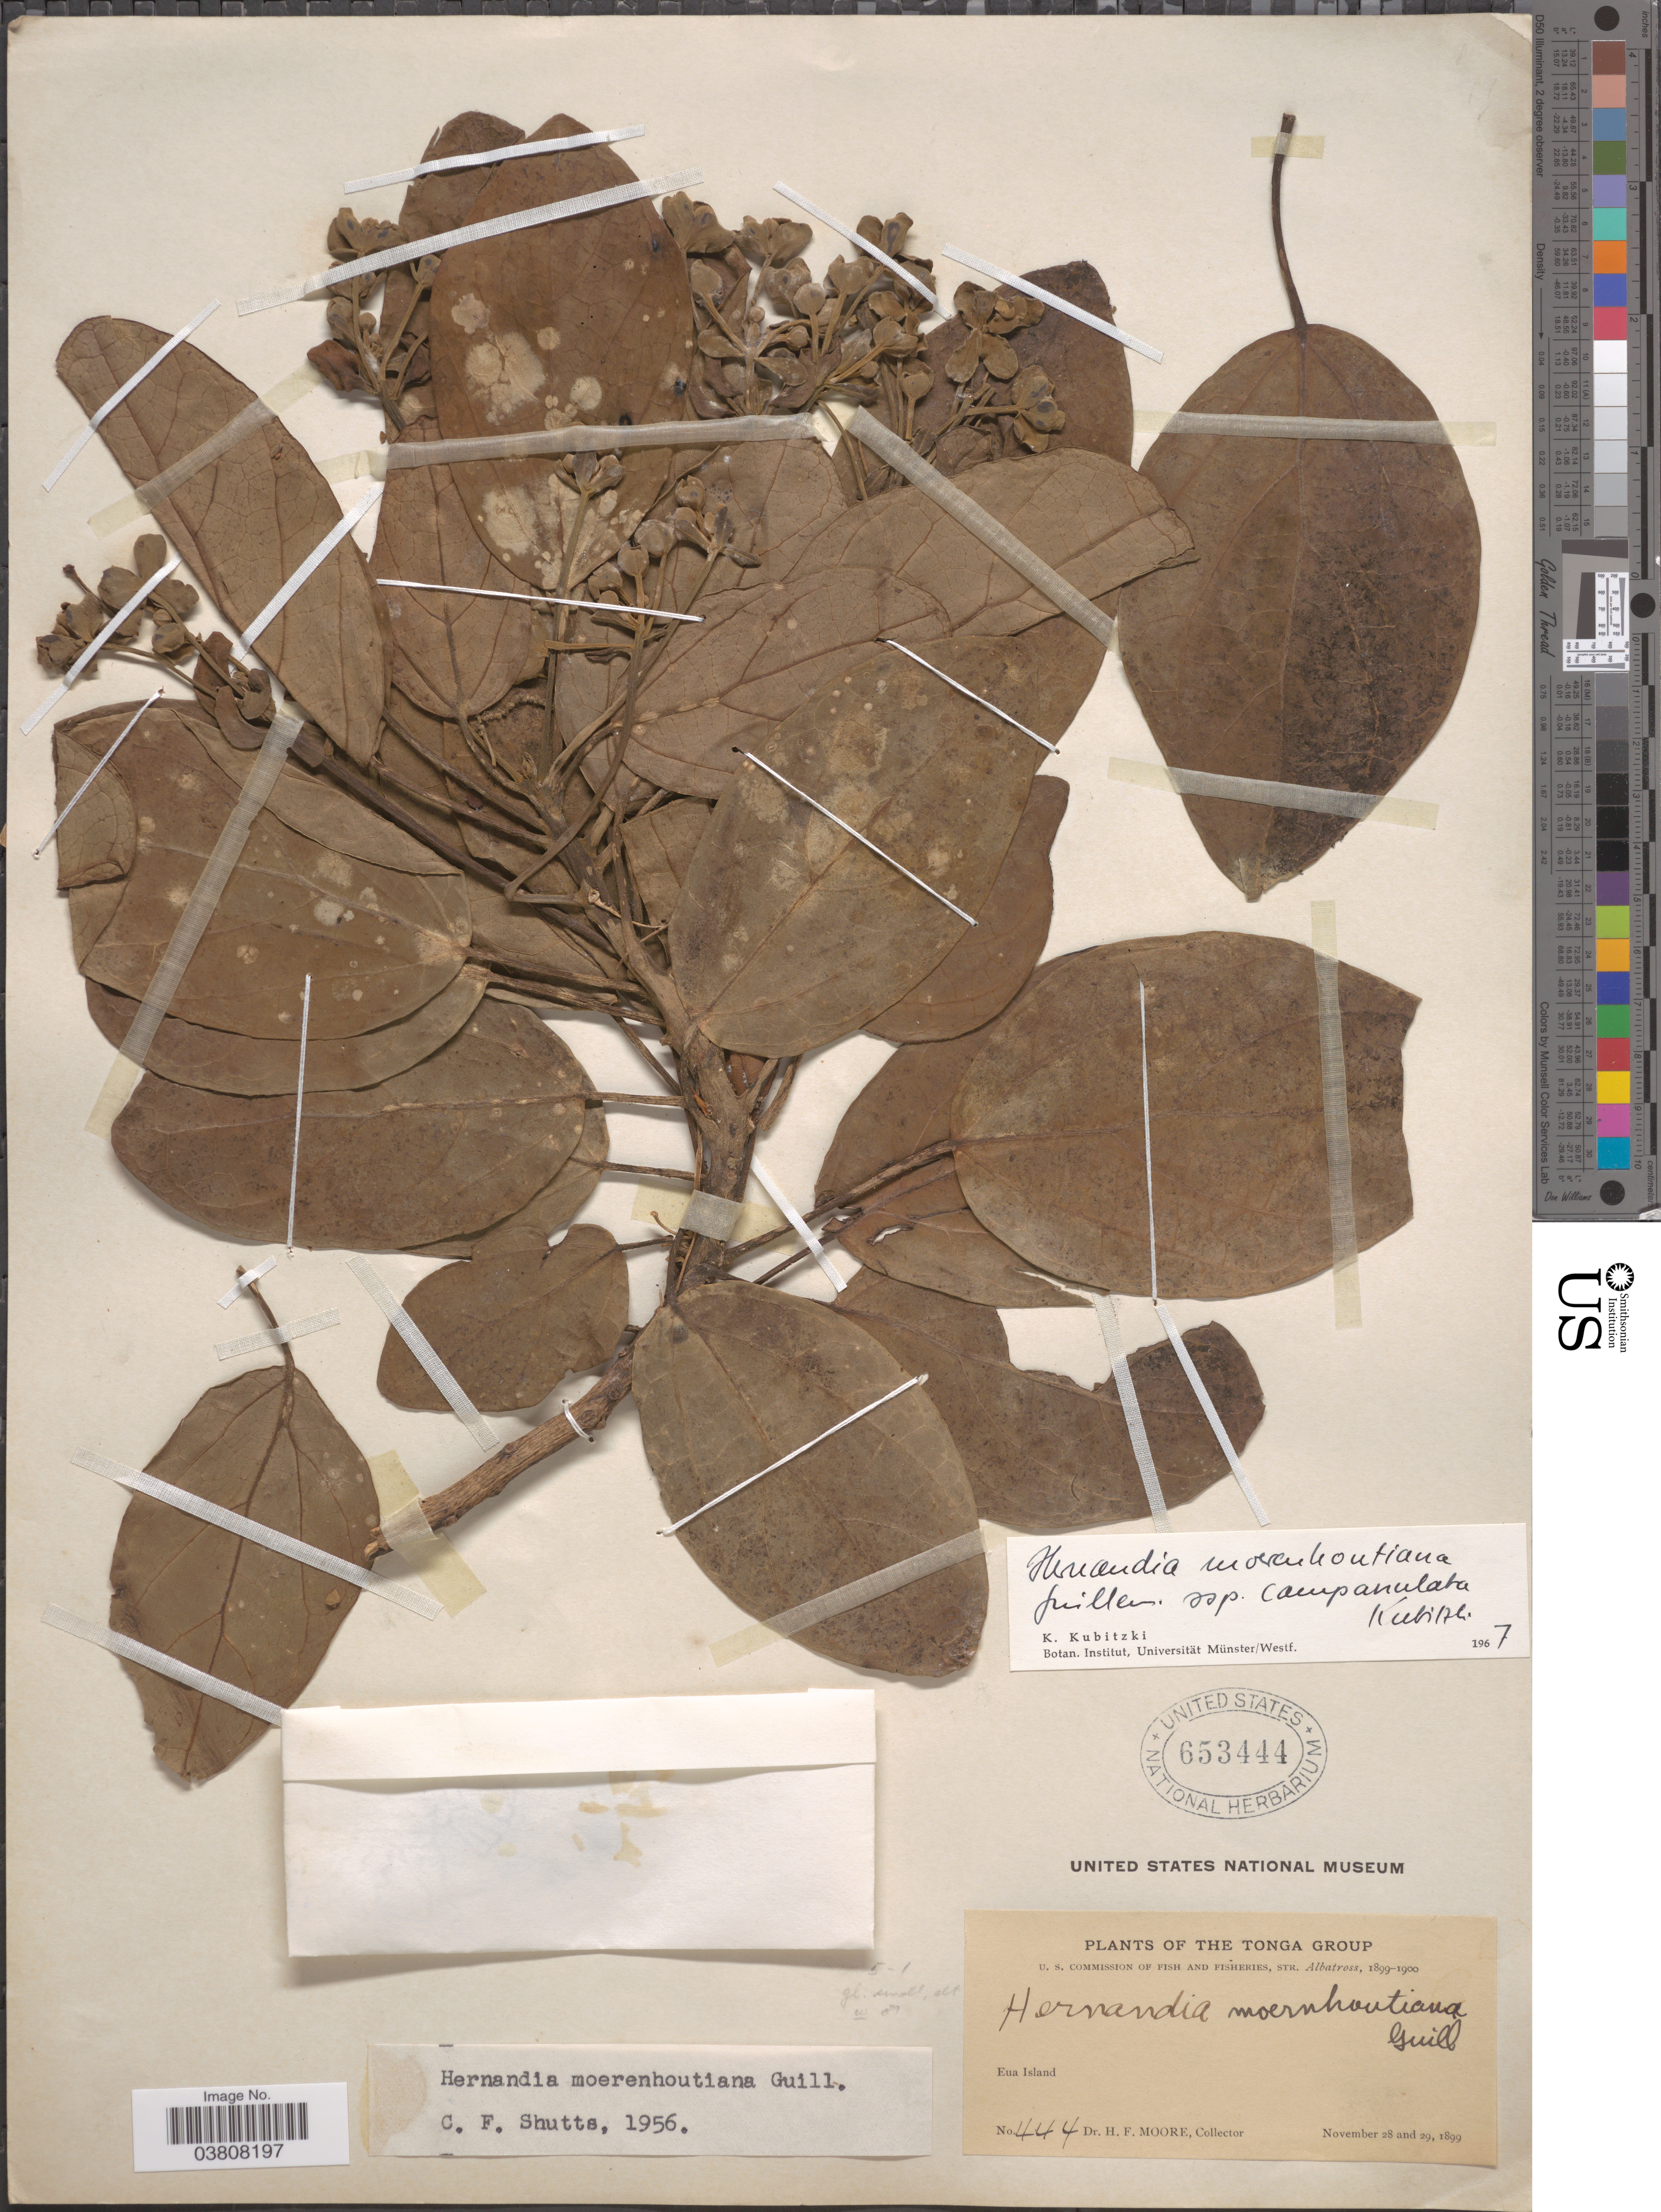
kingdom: Plantae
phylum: Tracheophyta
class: Magnoliopsida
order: Laurales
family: Hernandiaceae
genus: Hernandia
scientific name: Hernandia moerenhoutiana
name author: Guill.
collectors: H. F. Moore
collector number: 444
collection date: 1899-11-28/1899-11-29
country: Tonga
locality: The Tonga Group. Eua Island.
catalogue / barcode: US 653444